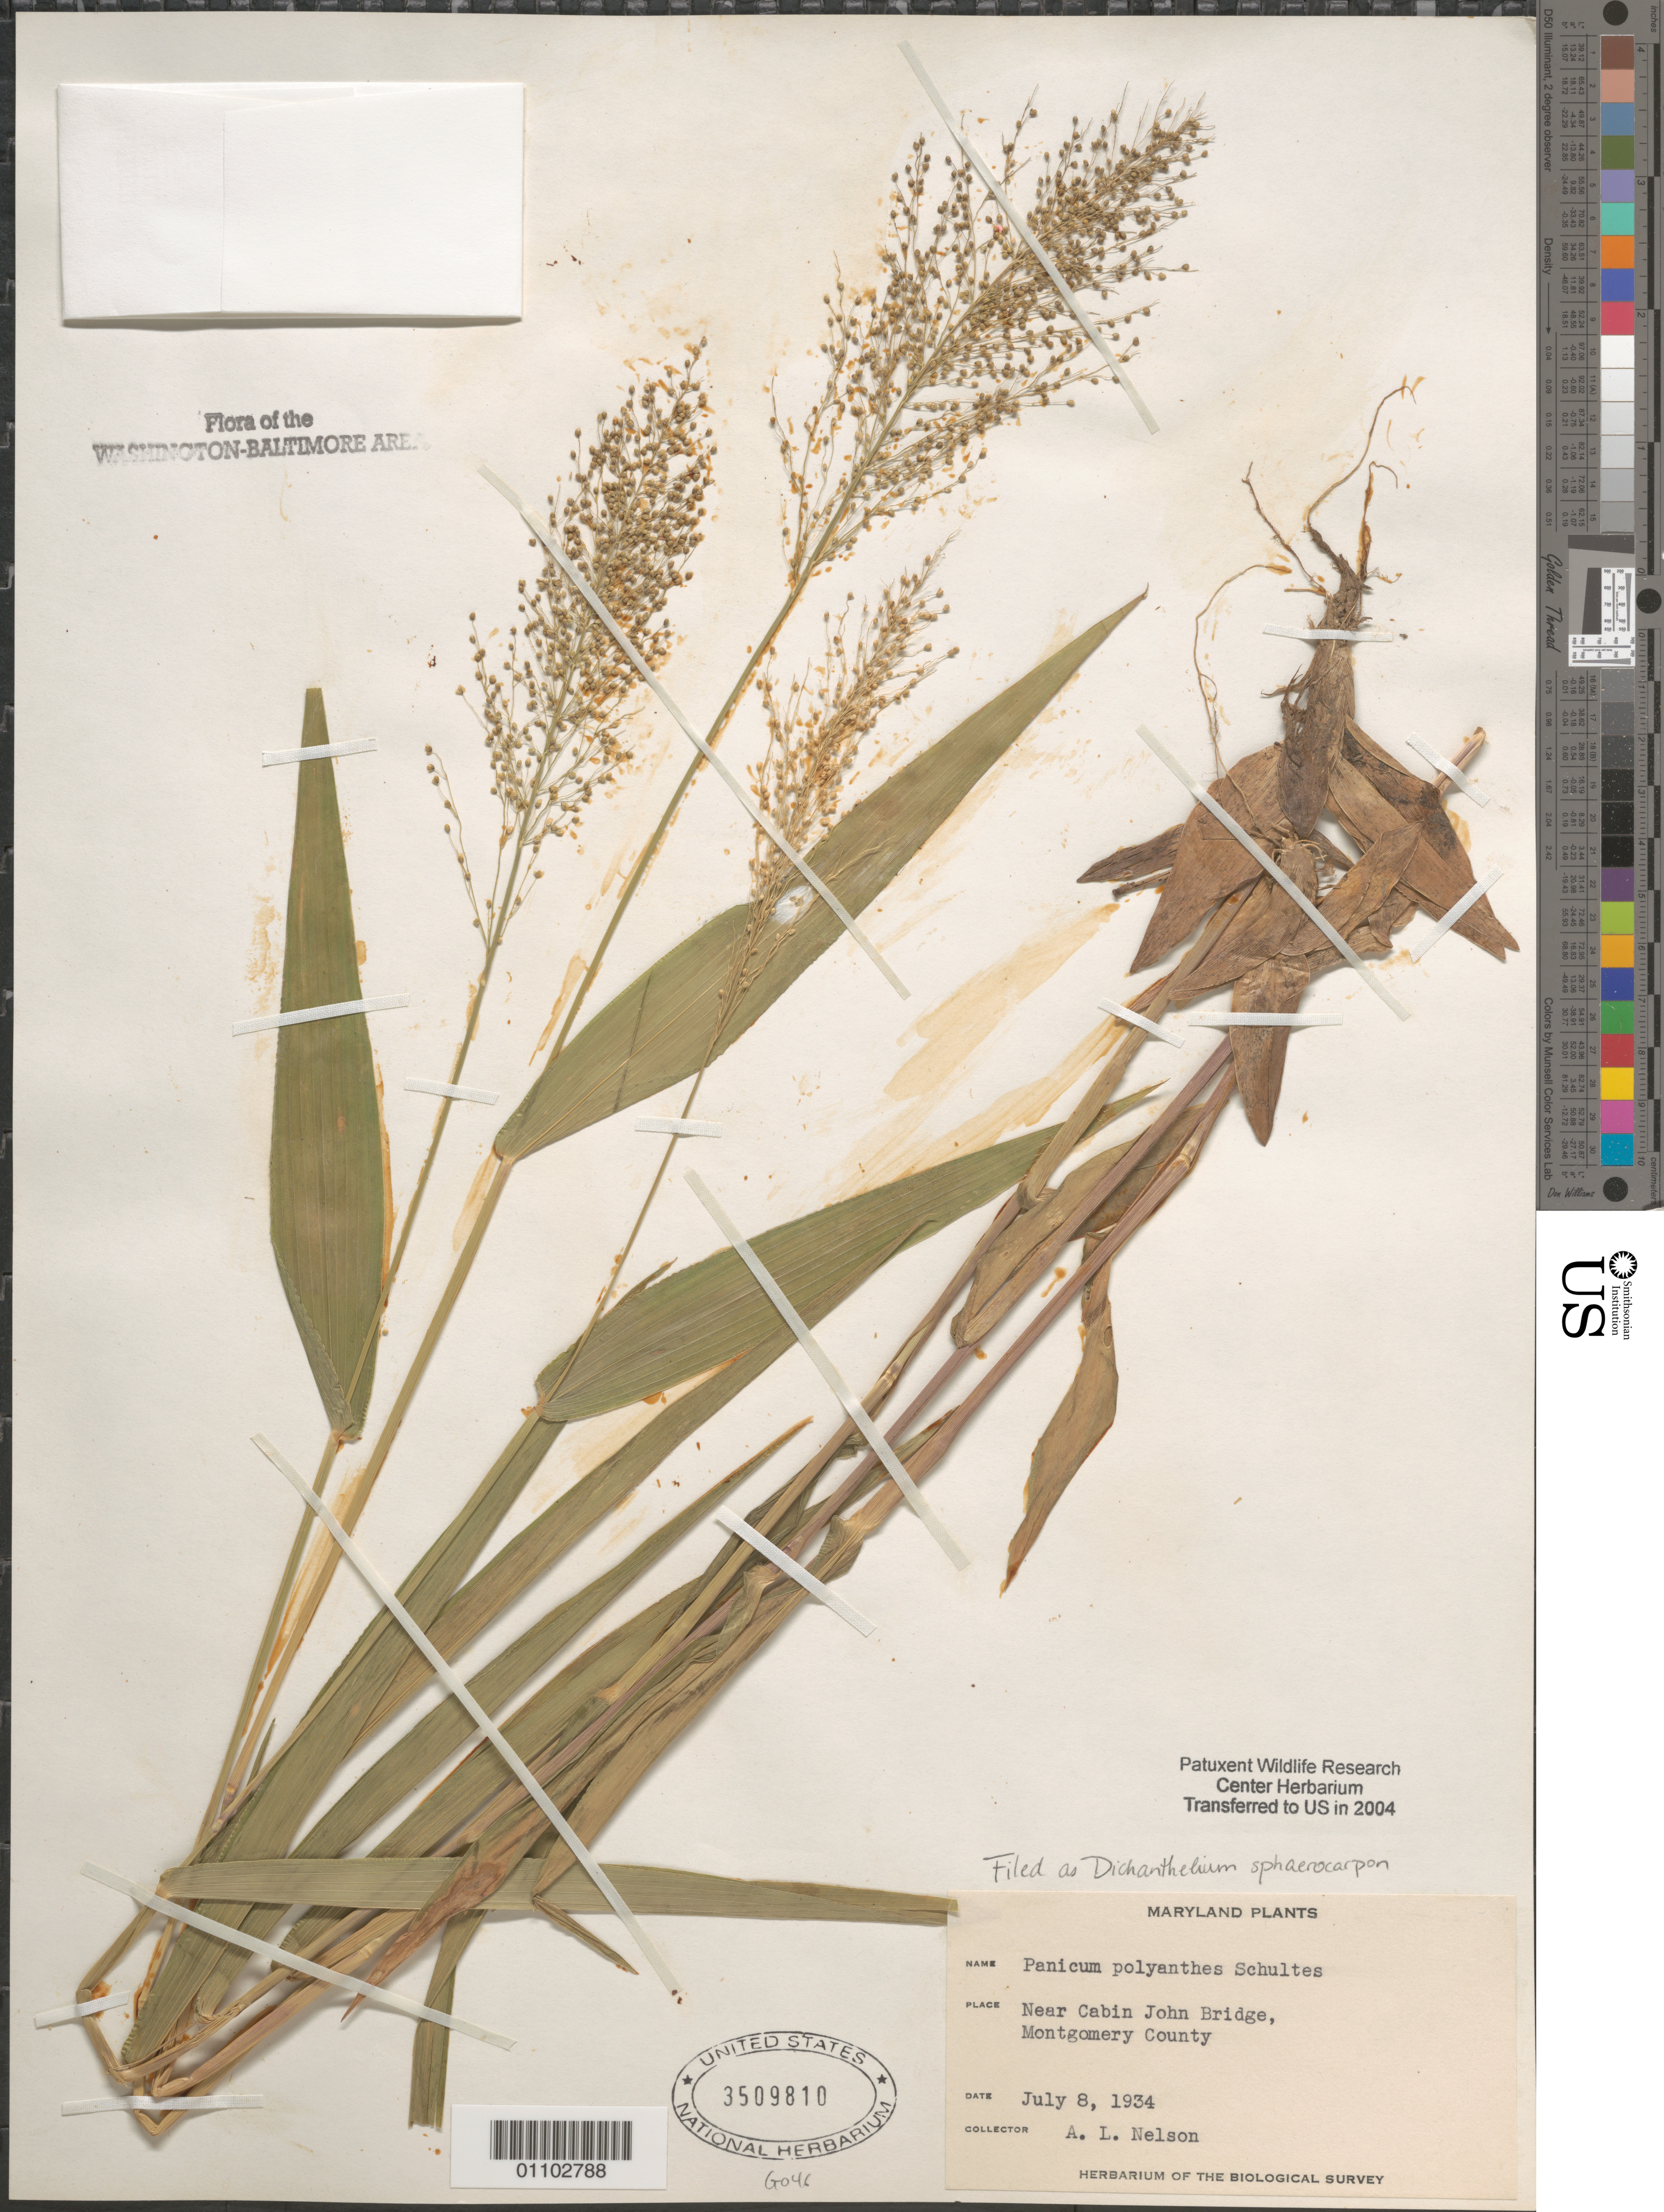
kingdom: Plantae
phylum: Tracheophyta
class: Liliopsida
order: Poales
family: Poaceae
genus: Dichanthelium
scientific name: Dichanthelium sphaerocarpon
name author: (Elliott) Gould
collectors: A. L. Nelson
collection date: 1934-07-08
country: United States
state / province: Maryland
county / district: Montgomery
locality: Near Cabin John Bridge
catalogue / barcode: US 3509810